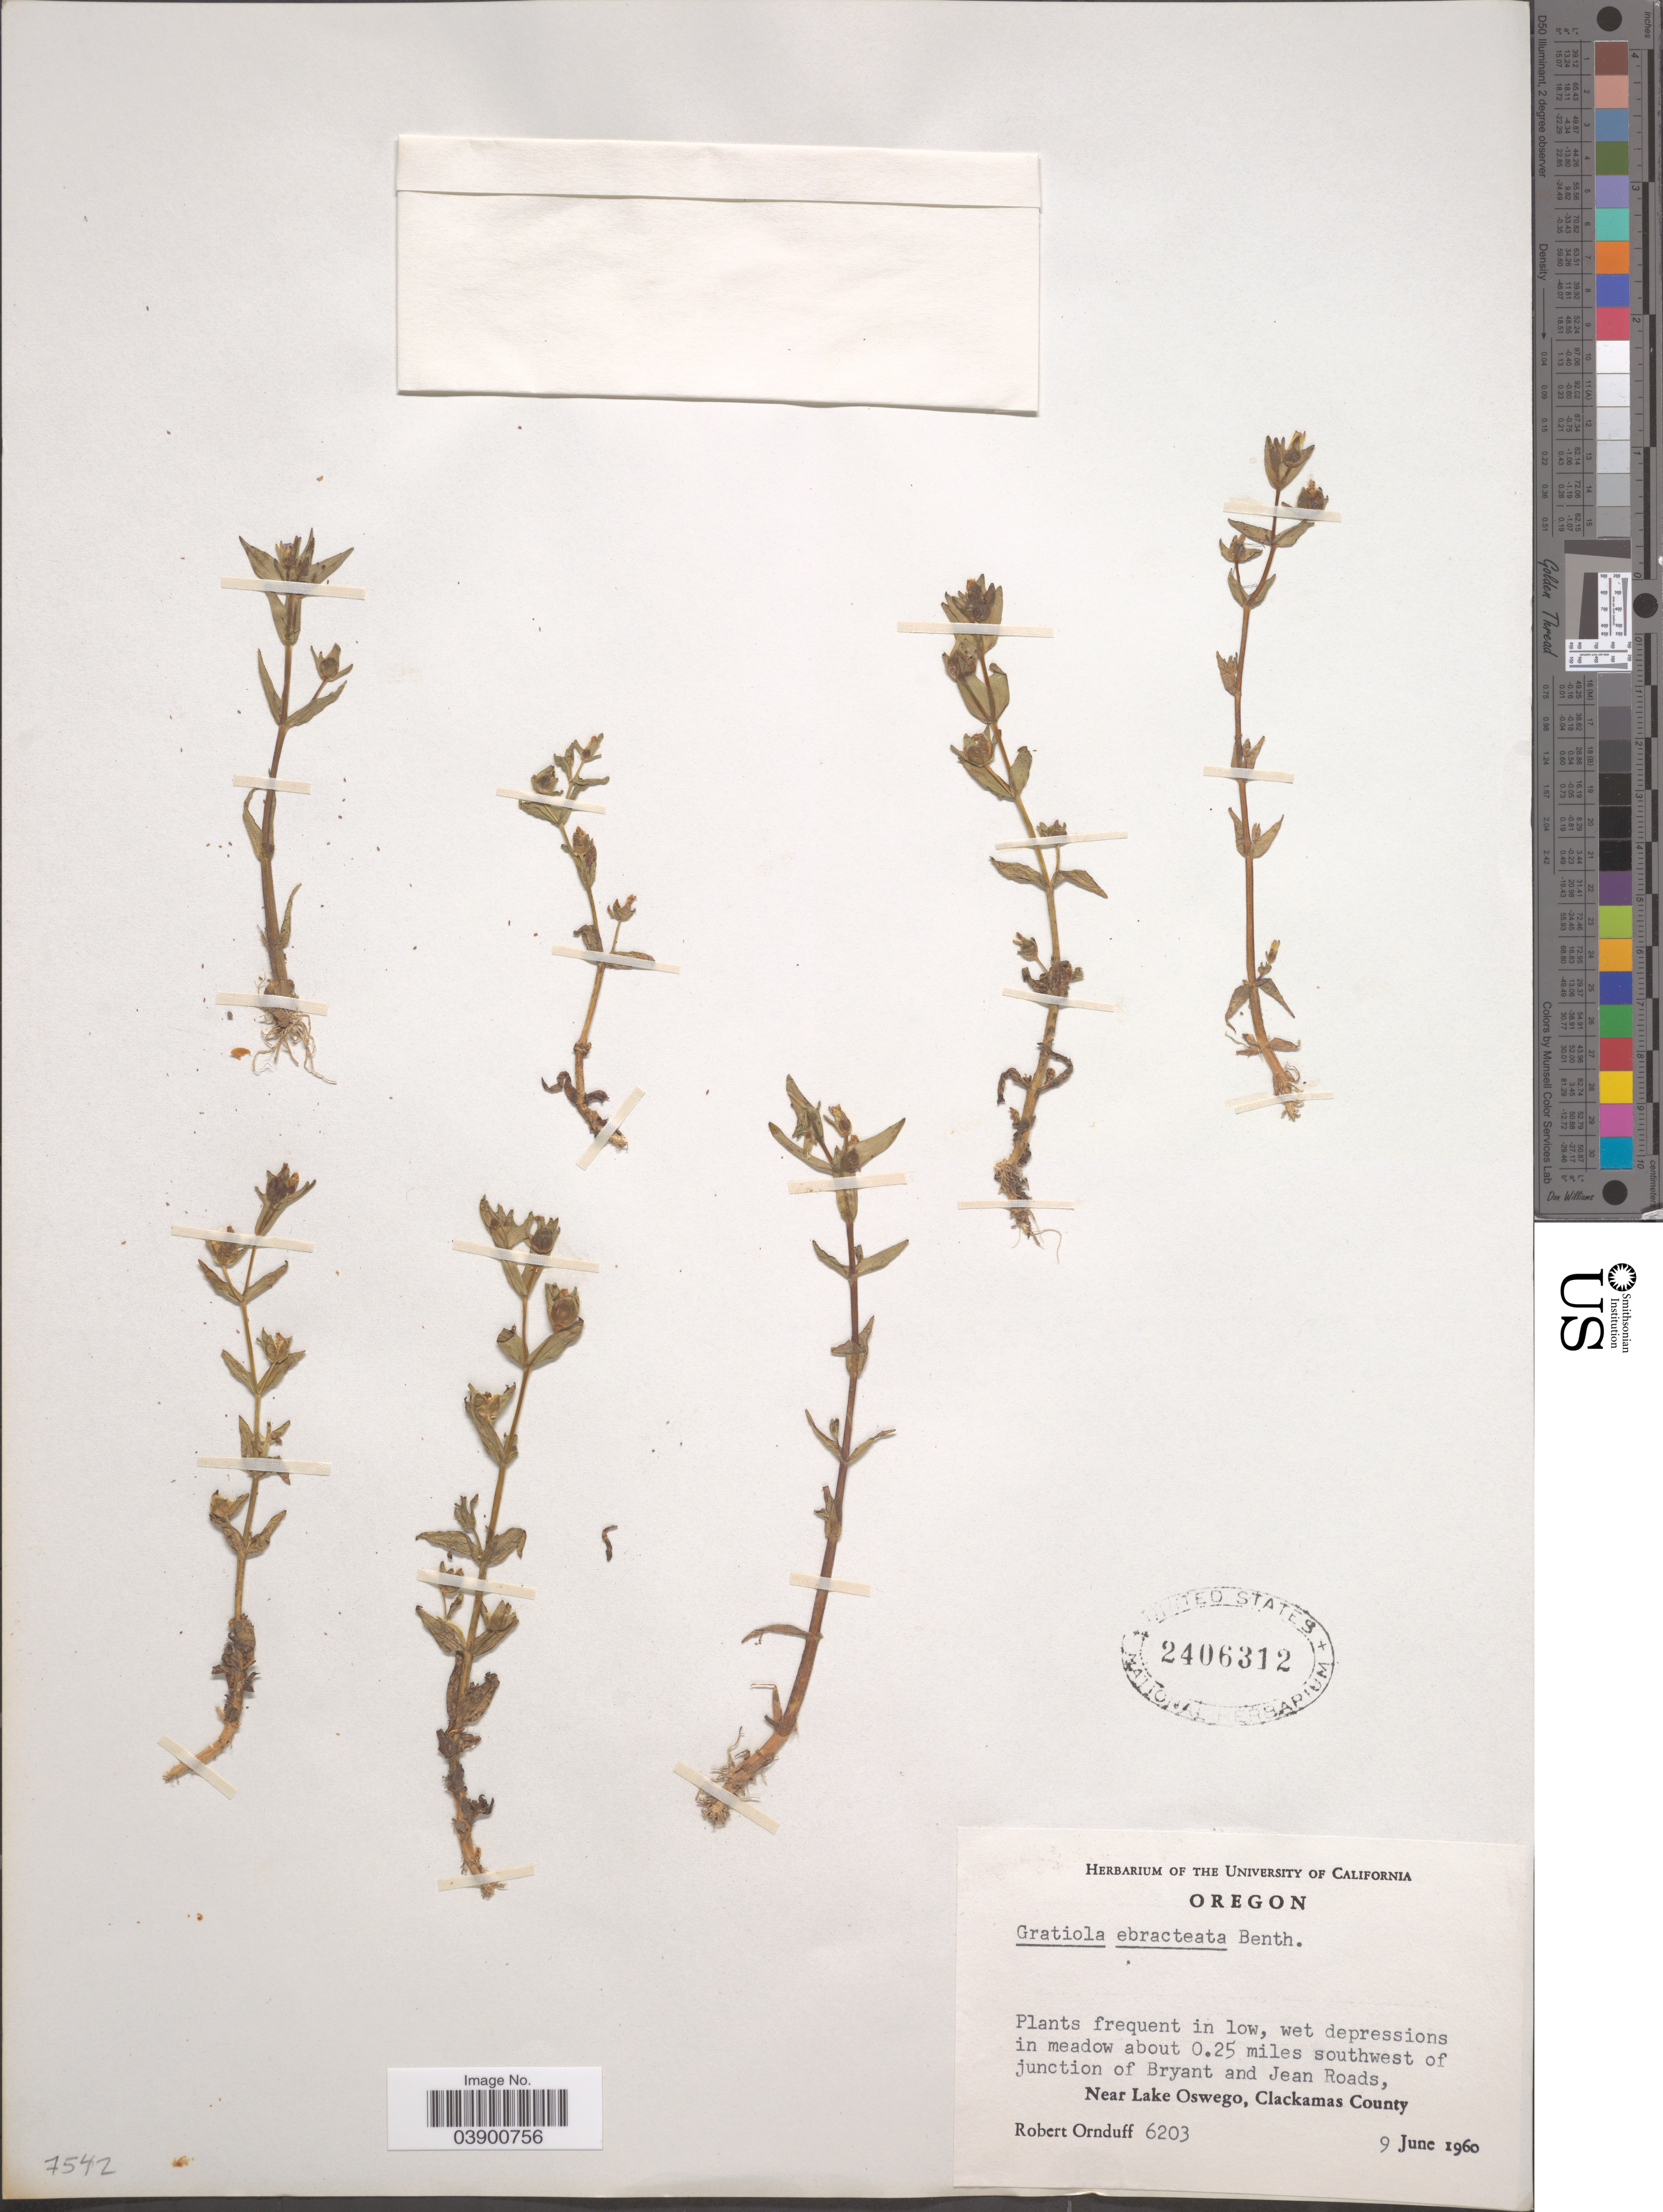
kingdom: Plantae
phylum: Tracheophyta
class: Magnoliopsida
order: Lamiales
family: Plantaginaceae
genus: Gratiola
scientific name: Gratiola ebracteata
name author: Benth.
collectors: R. Ornduff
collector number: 6203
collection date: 1960-06-09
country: United States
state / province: Oregon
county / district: Clackamas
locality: In meadow about 0.25 miles southwest of junction of Bryant and Jean Roads, Near Lake Oswego, Clackamas County.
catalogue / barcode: US 2406312